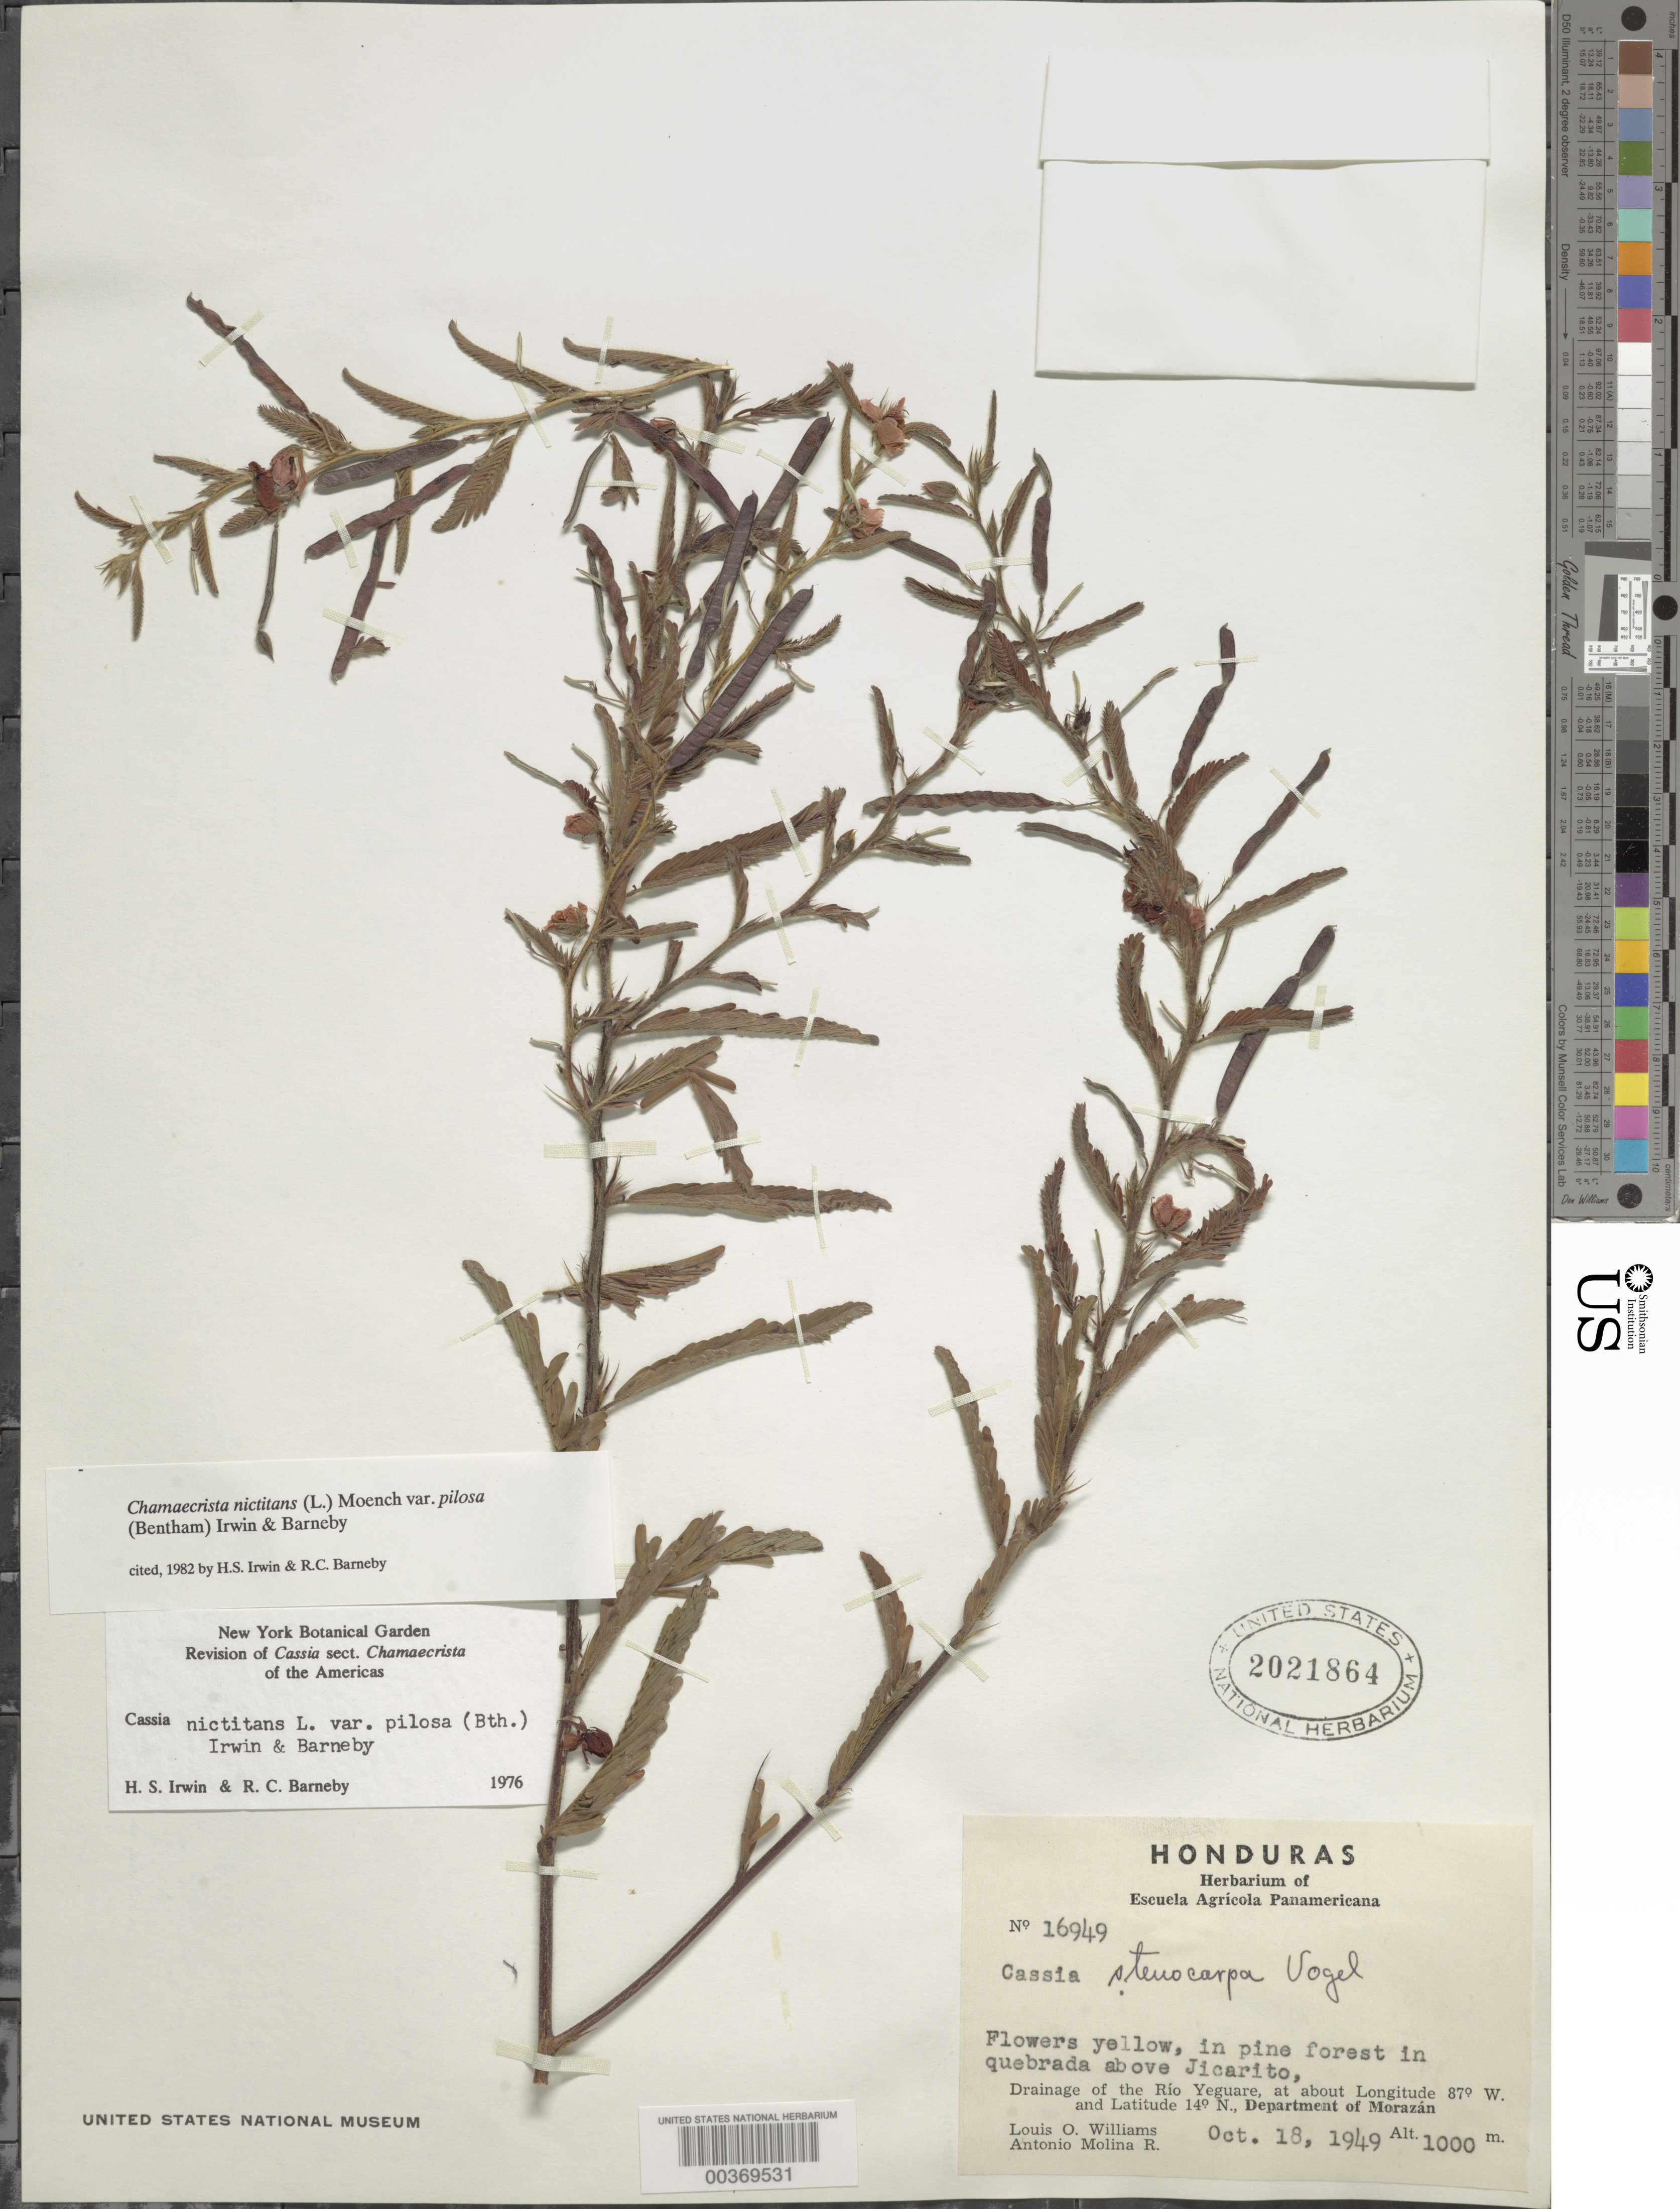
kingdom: Plantae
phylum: Tracheophyta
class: Magnoliopsida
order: Fabales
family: Fabaceae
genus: Chamaecrista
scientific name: Chamaecrista nictitans var. pilosa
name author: (Benth.) H.S. Irwin & Barneby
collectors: L. O. Williams & A. Molina R.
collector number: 16949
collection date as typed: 18 Oct 1949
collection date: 1949-10-18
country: Honduras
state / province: Fco. Morazán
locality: Drainage of the río Yeguare; above Jicarto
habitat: In pine forest in quebrada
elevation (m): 1000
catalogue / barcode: US 2021864